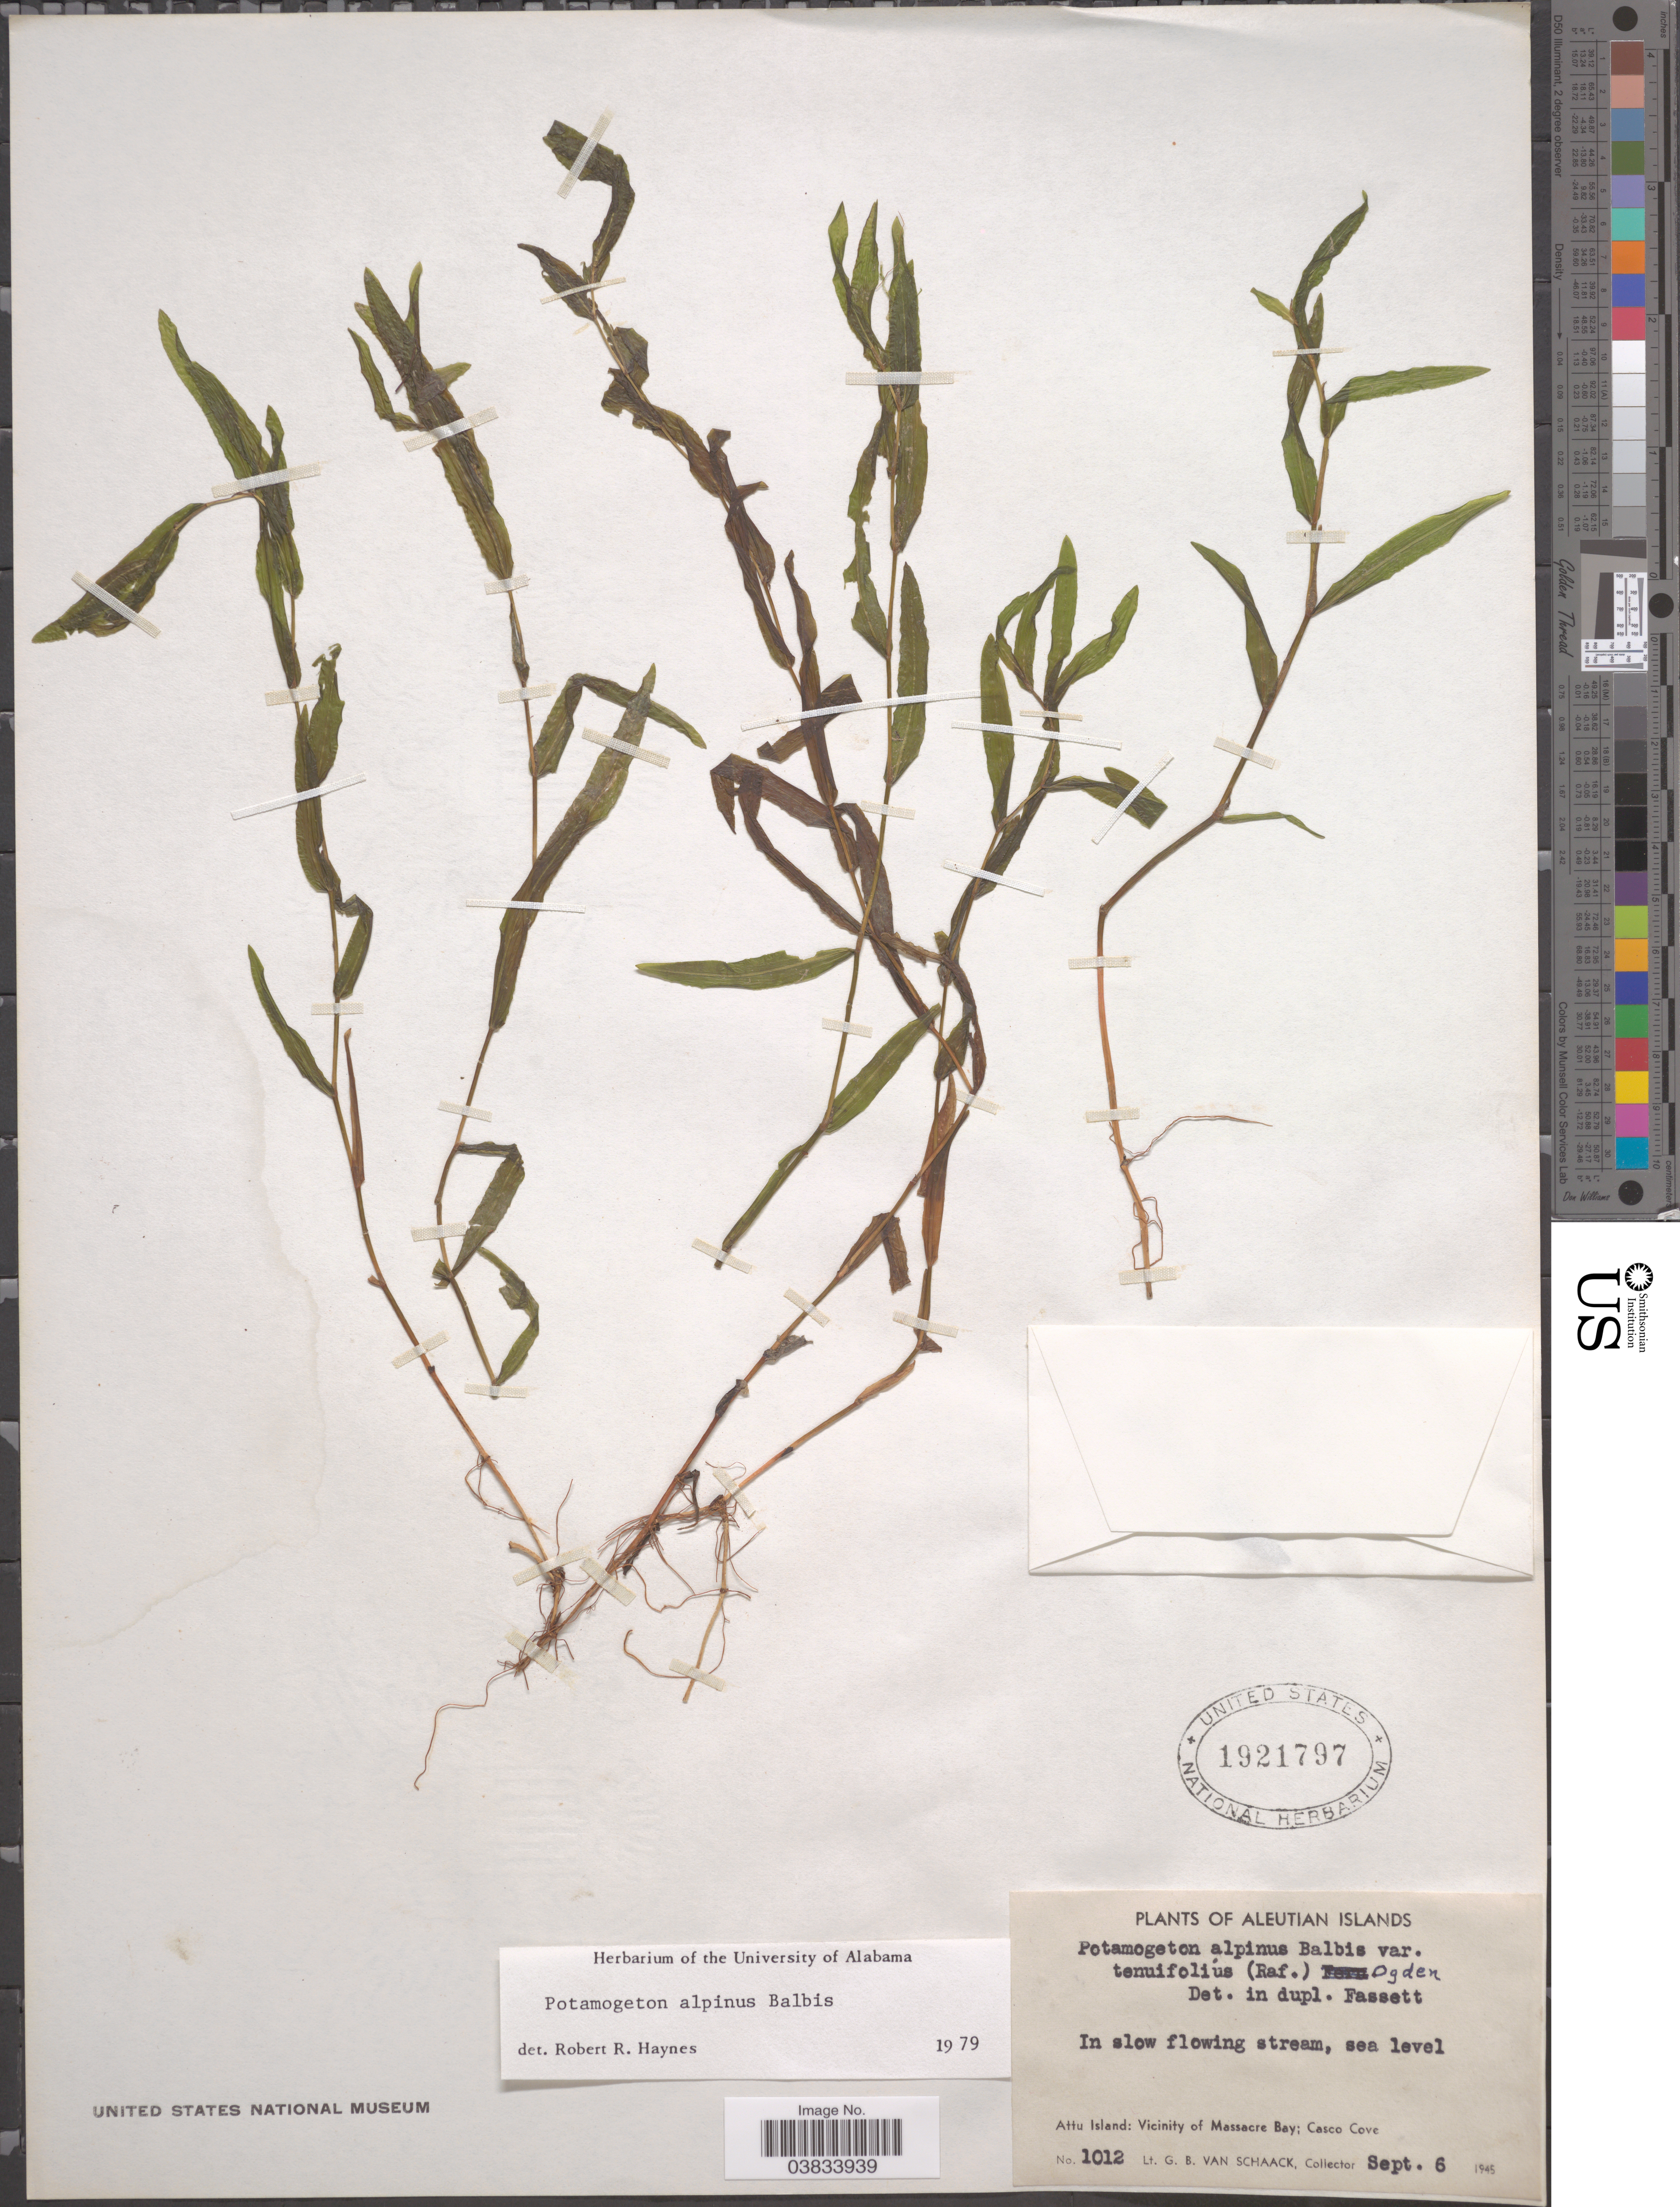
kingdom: Plantae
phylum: Tracheophyta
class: Liliopsida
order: Alismatales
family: Potamogetonaceae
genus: Potamogeton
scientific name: Potamogeton alpinus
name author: Balb.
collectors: G. Van Schaack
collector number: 1012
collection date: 1945-09-06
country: United States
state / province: Alaska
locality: Aleutian Islands. Attu Island: Vicinity of Massacre Bay: Casco Cove.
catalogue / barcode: US 1921797